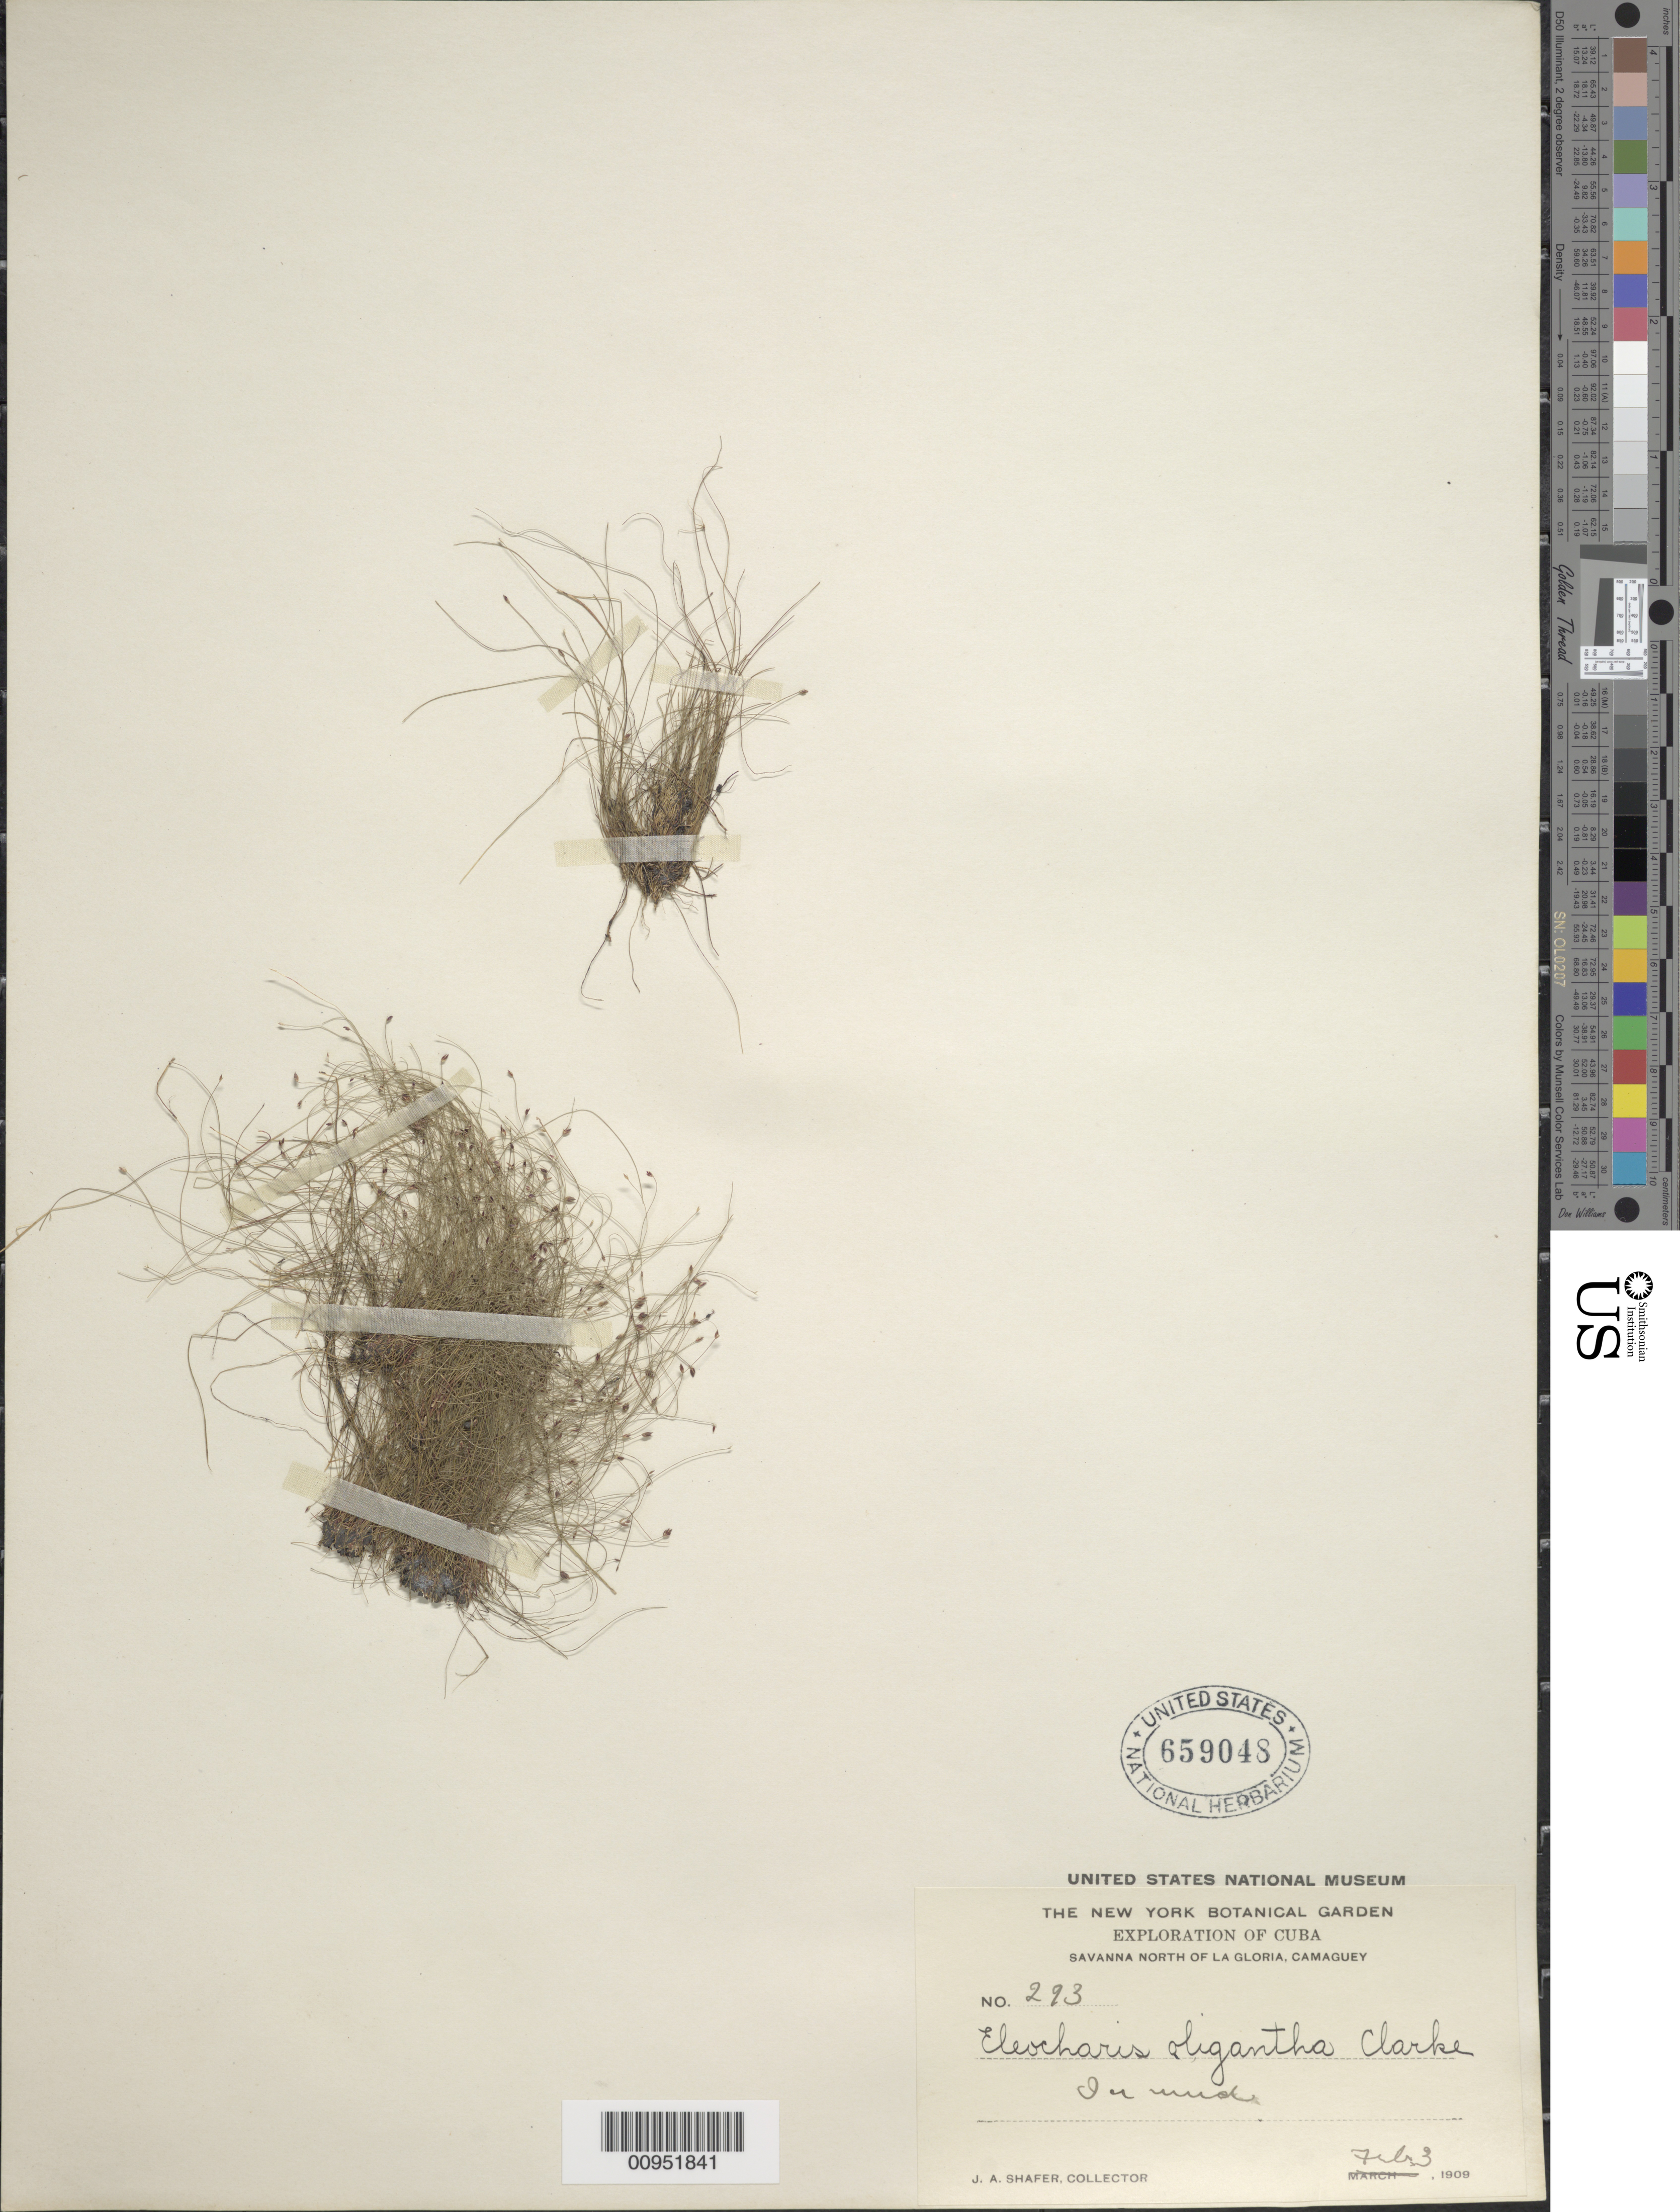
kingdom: Plantae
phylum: Tracheophyta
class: Liliopsida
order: Poales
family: Cyperaceae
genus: Eleocharis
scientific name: Eleocharis oligantha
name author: C.B. Clarke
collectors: J. A. Shafer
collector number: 293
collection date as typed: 03 Feb 1909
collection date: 1909-02-03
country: Cuba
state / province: Camagüey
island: Cuba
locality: Savanna North of La Gloria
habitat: In mud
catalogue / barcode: US 659048